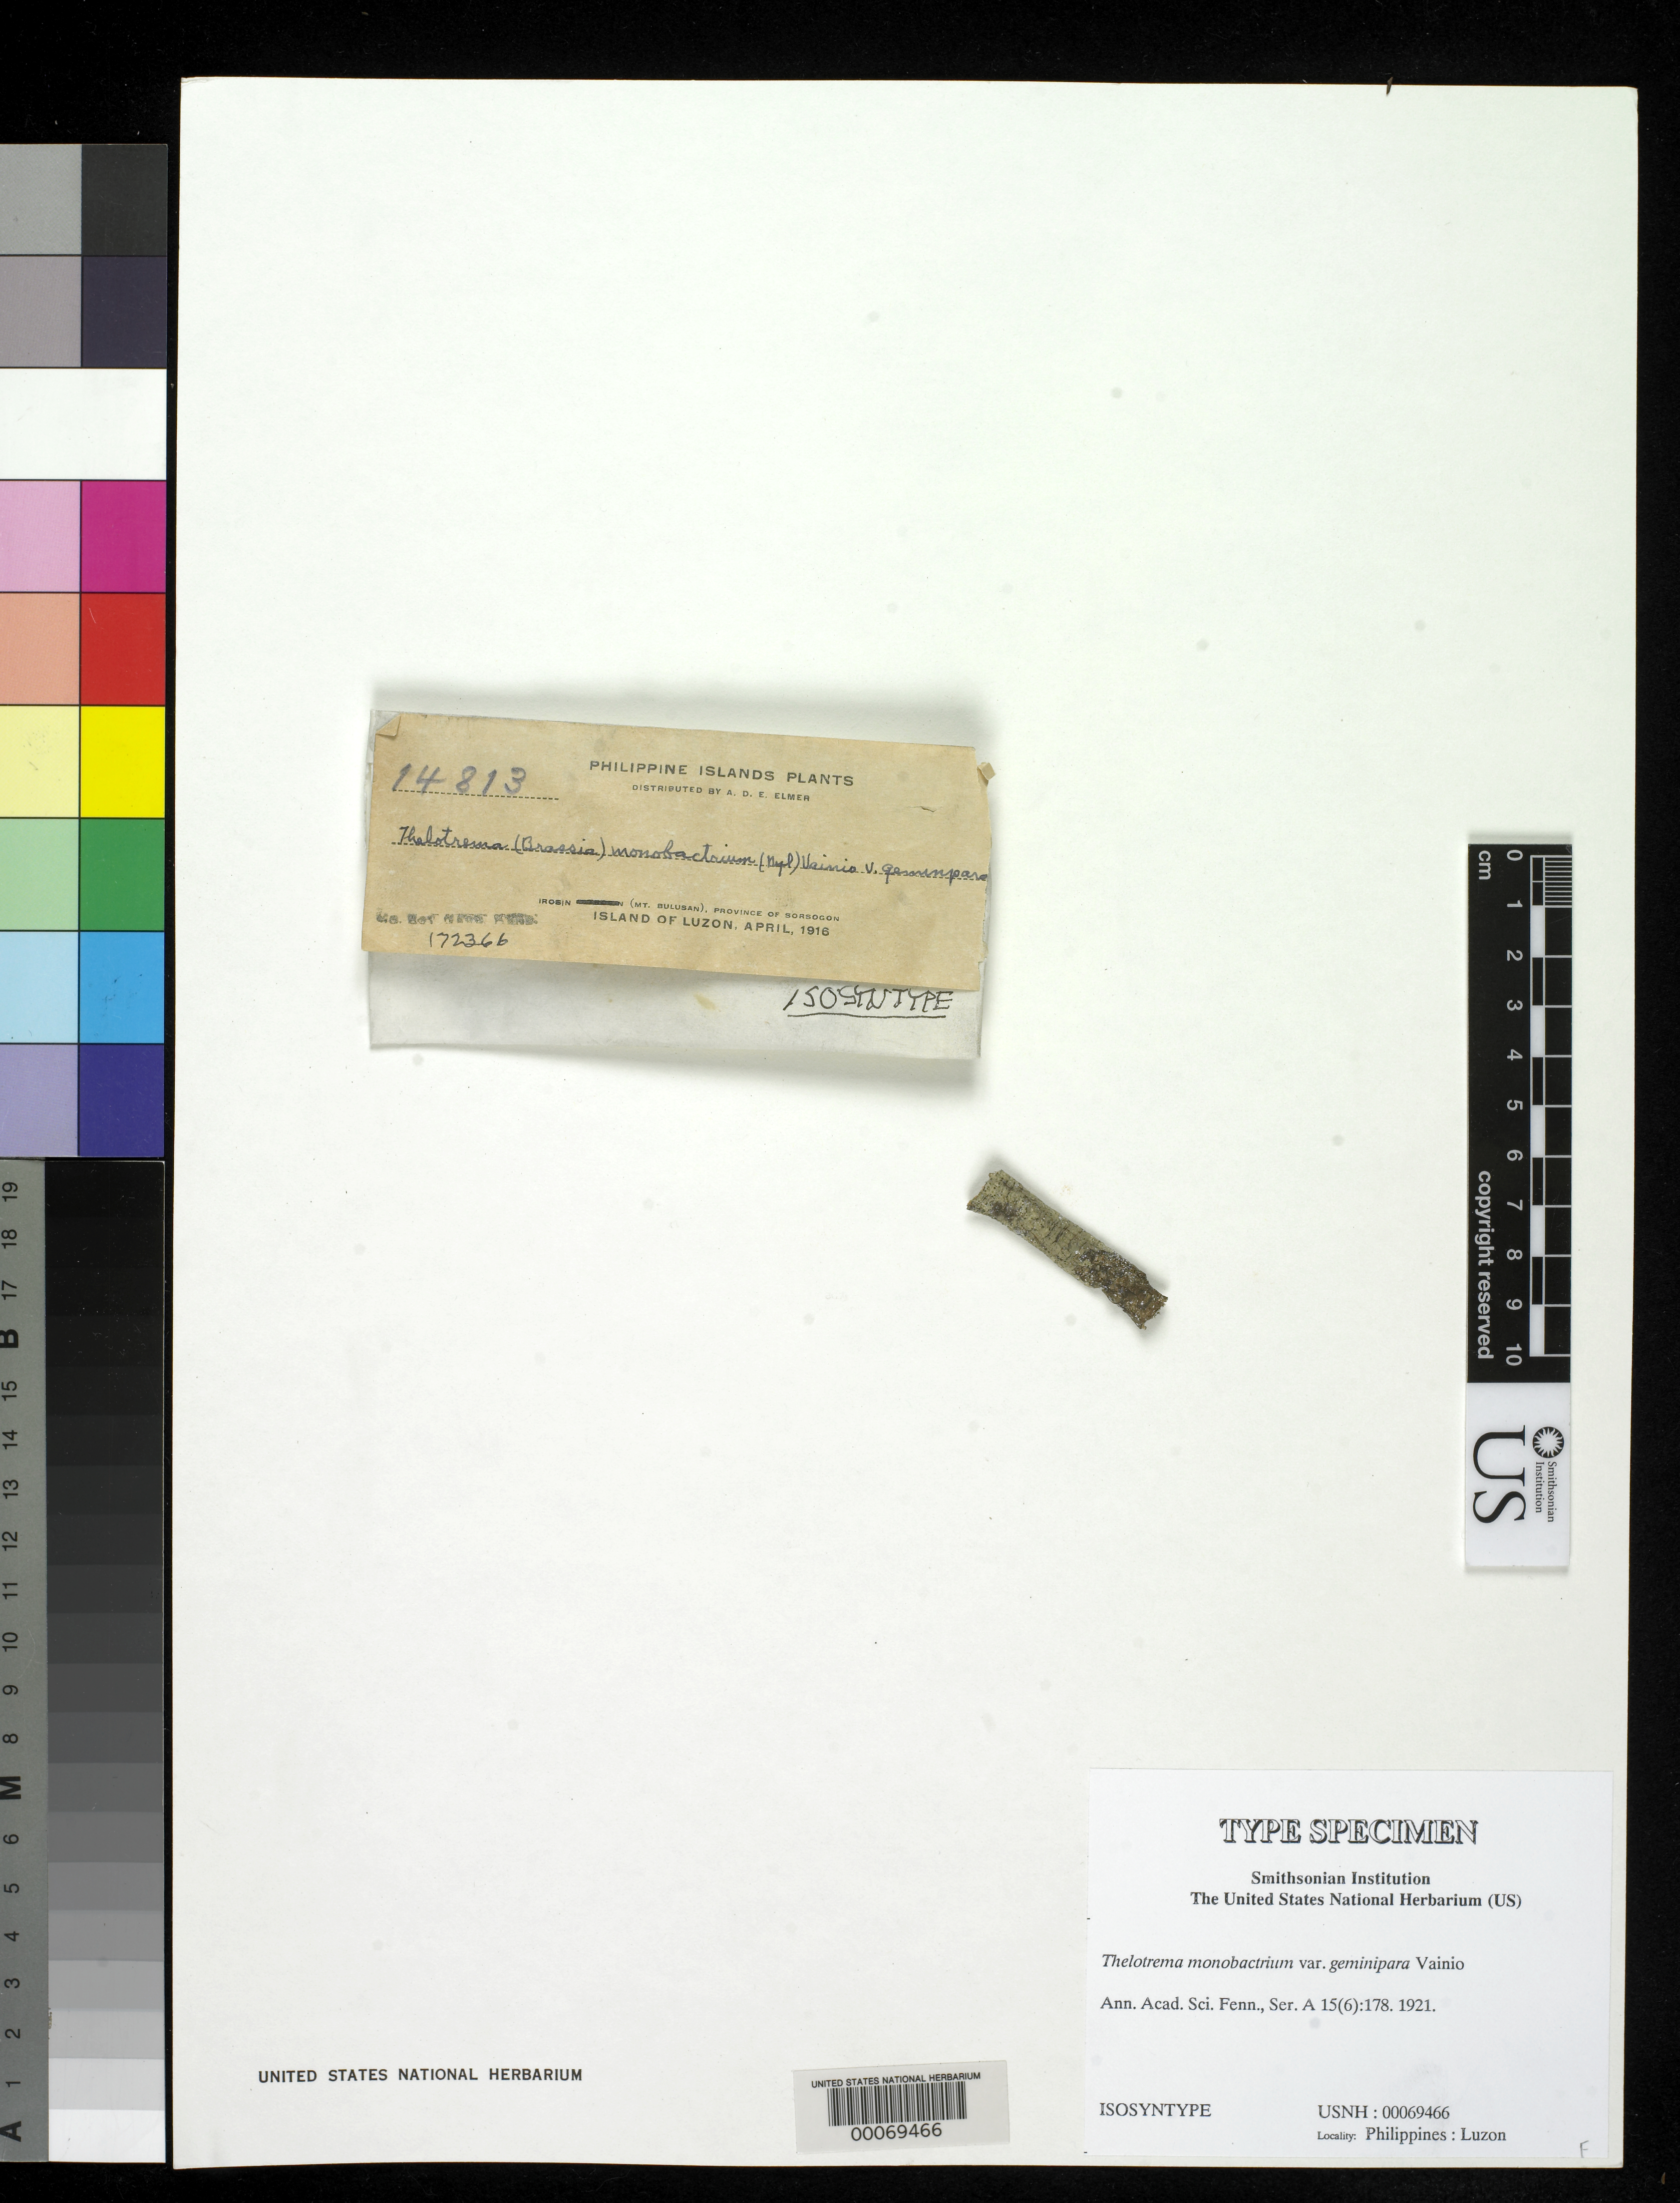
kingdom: Fungi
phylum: Ascomycota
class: Lecanoromycetes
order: Ostropales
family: Graphidaceae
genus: Thelotrema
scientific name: Thelotrema monobactrium var. geminipara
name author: Vain.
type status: Isosyntype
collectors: A. D. E. Elmer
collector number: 14813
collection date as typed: Apr 1916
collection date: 1916-04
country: Philippines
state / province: Bicol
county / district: Sorsogon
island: Luzon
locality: Irosin (Mt. Bulusan), Province of Sorsogon, Island of Luzon